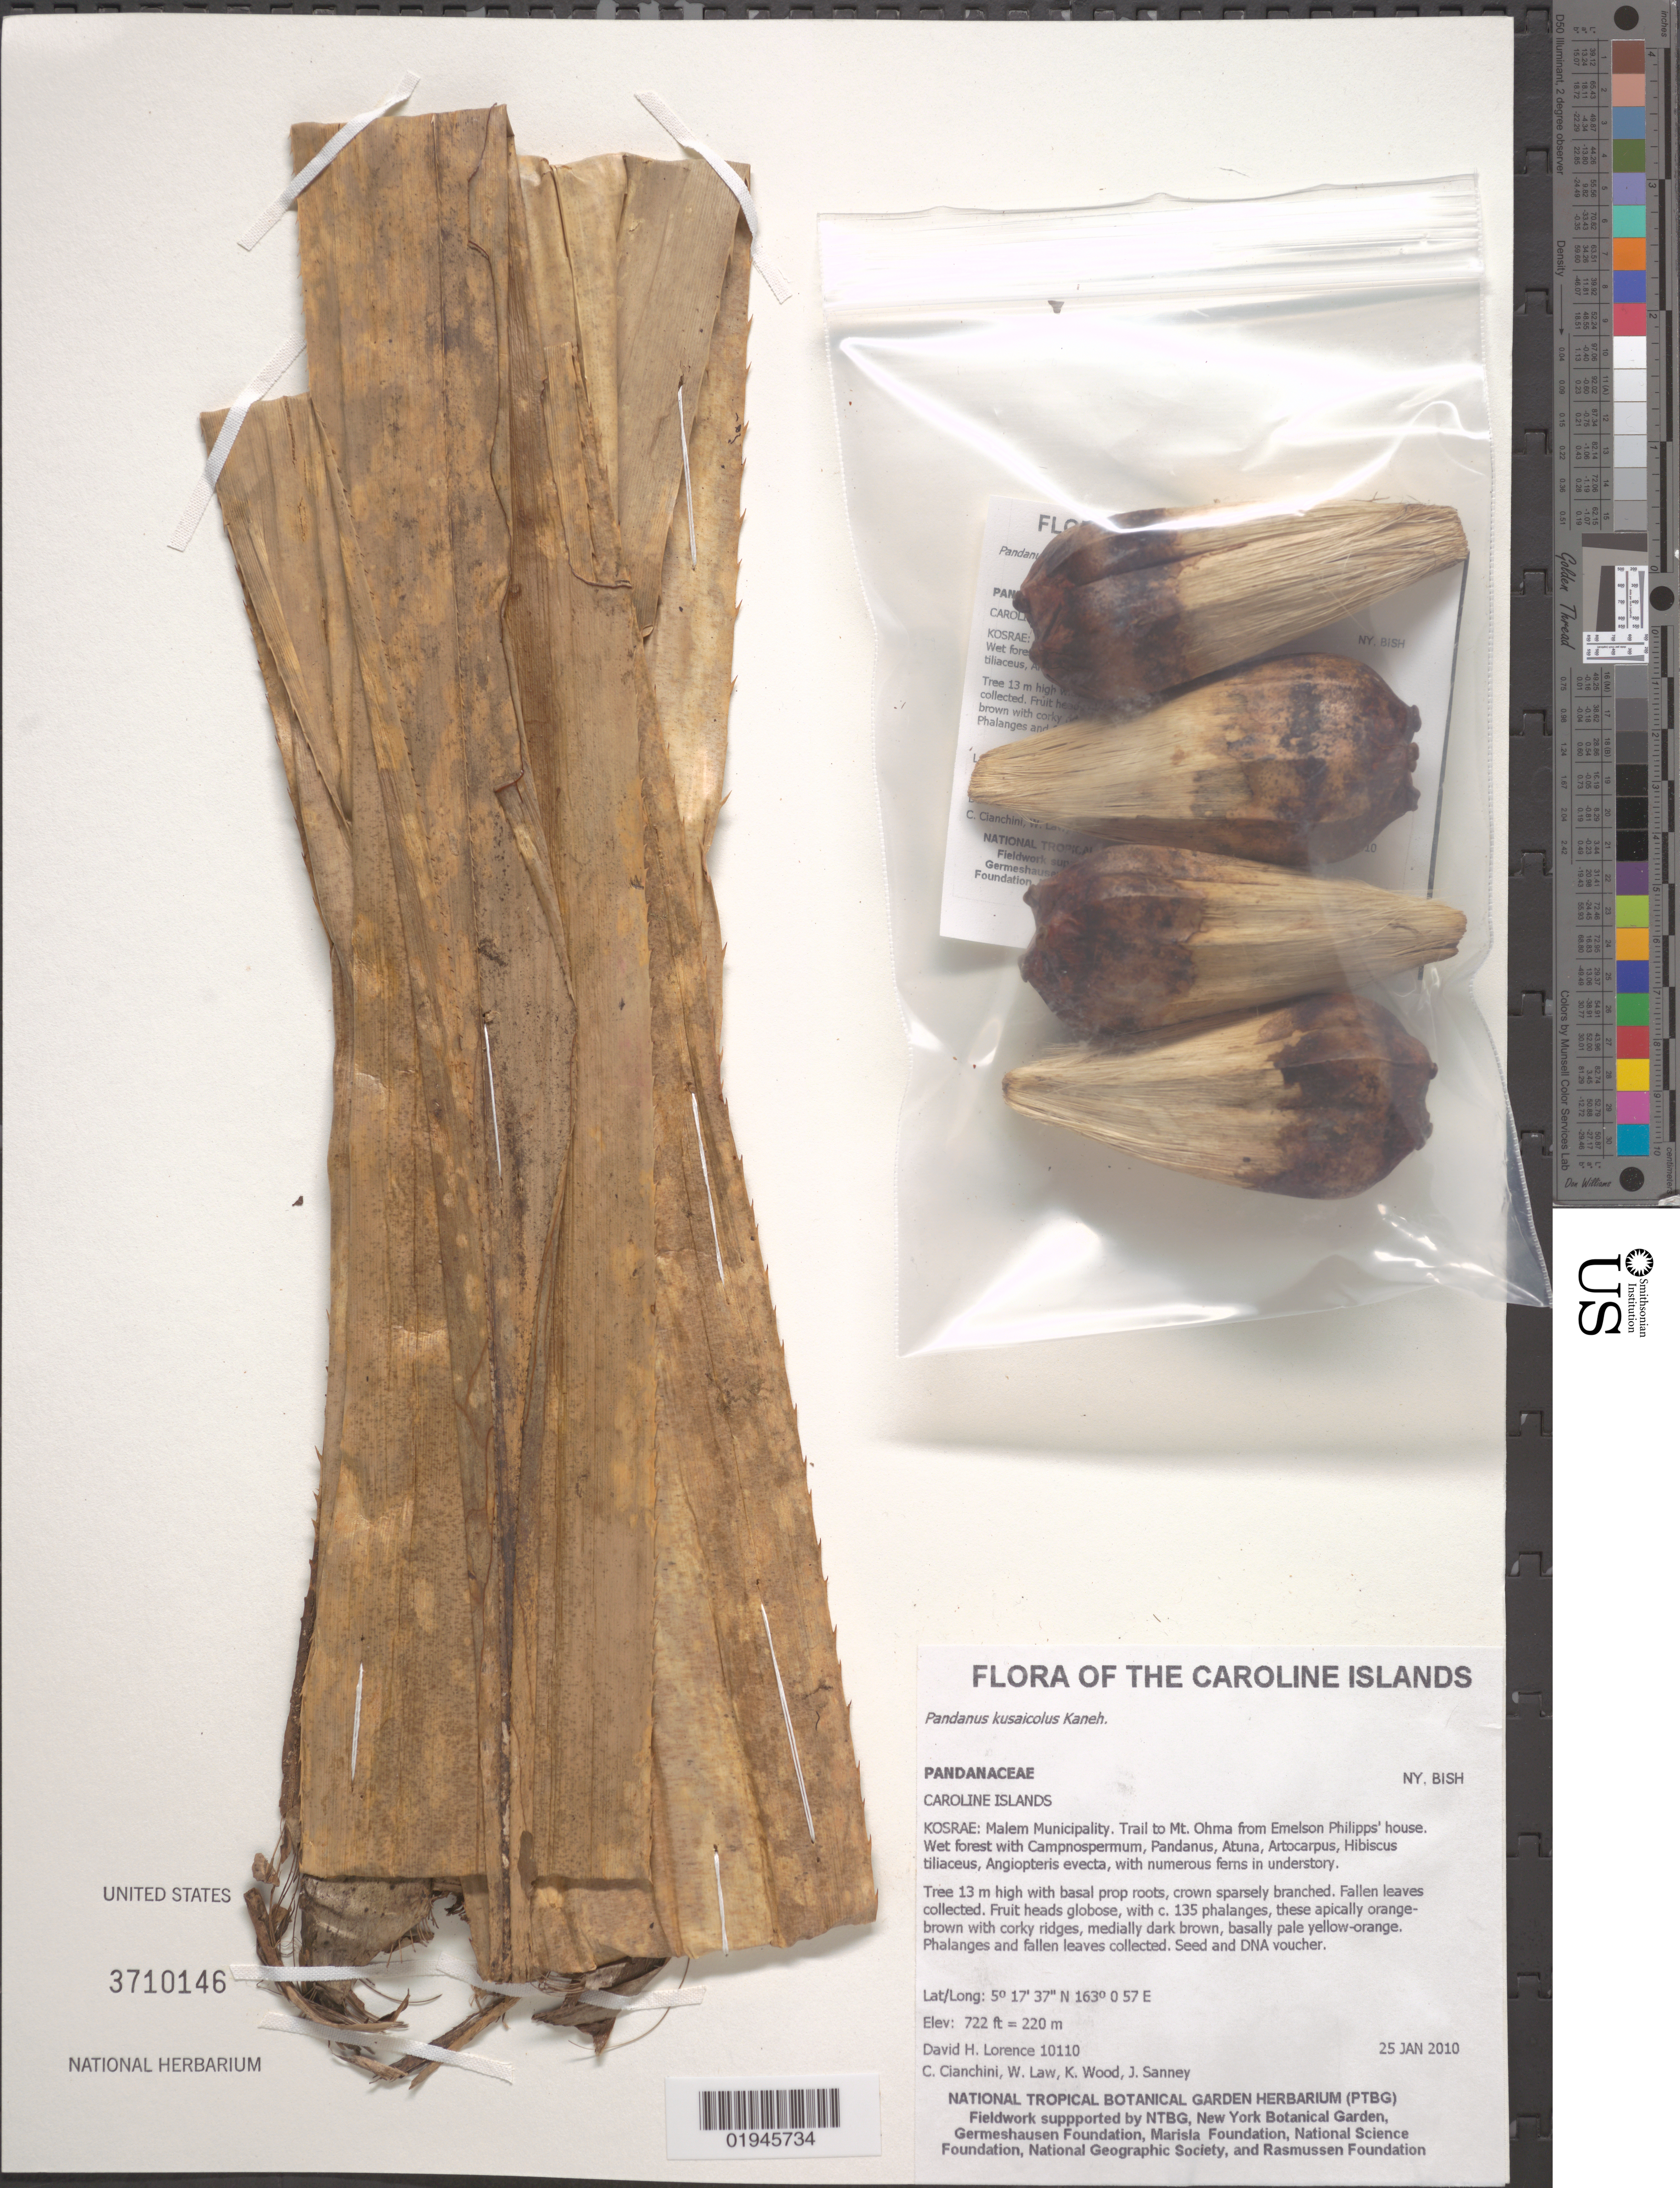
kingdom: Plantae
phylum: Tracheophyta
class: Liliopsida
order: Pandanales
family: Pandanaceae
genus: Pandanus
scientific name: Pandanus kusaicolus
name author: Kaneh.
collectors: D. Lorence, C. Cianchini, W. Law, K. R. Wood & J. Sanney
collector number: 10110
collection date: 2010-01-25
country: Micronesia, Federated States of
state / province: Kosrae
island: Kosrae [Kusaie]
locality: Malem Municipality, trail to Mt. Ohma from Emerson Phillipps' house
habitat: Wet forest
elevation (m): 220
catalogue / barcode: US 3710146